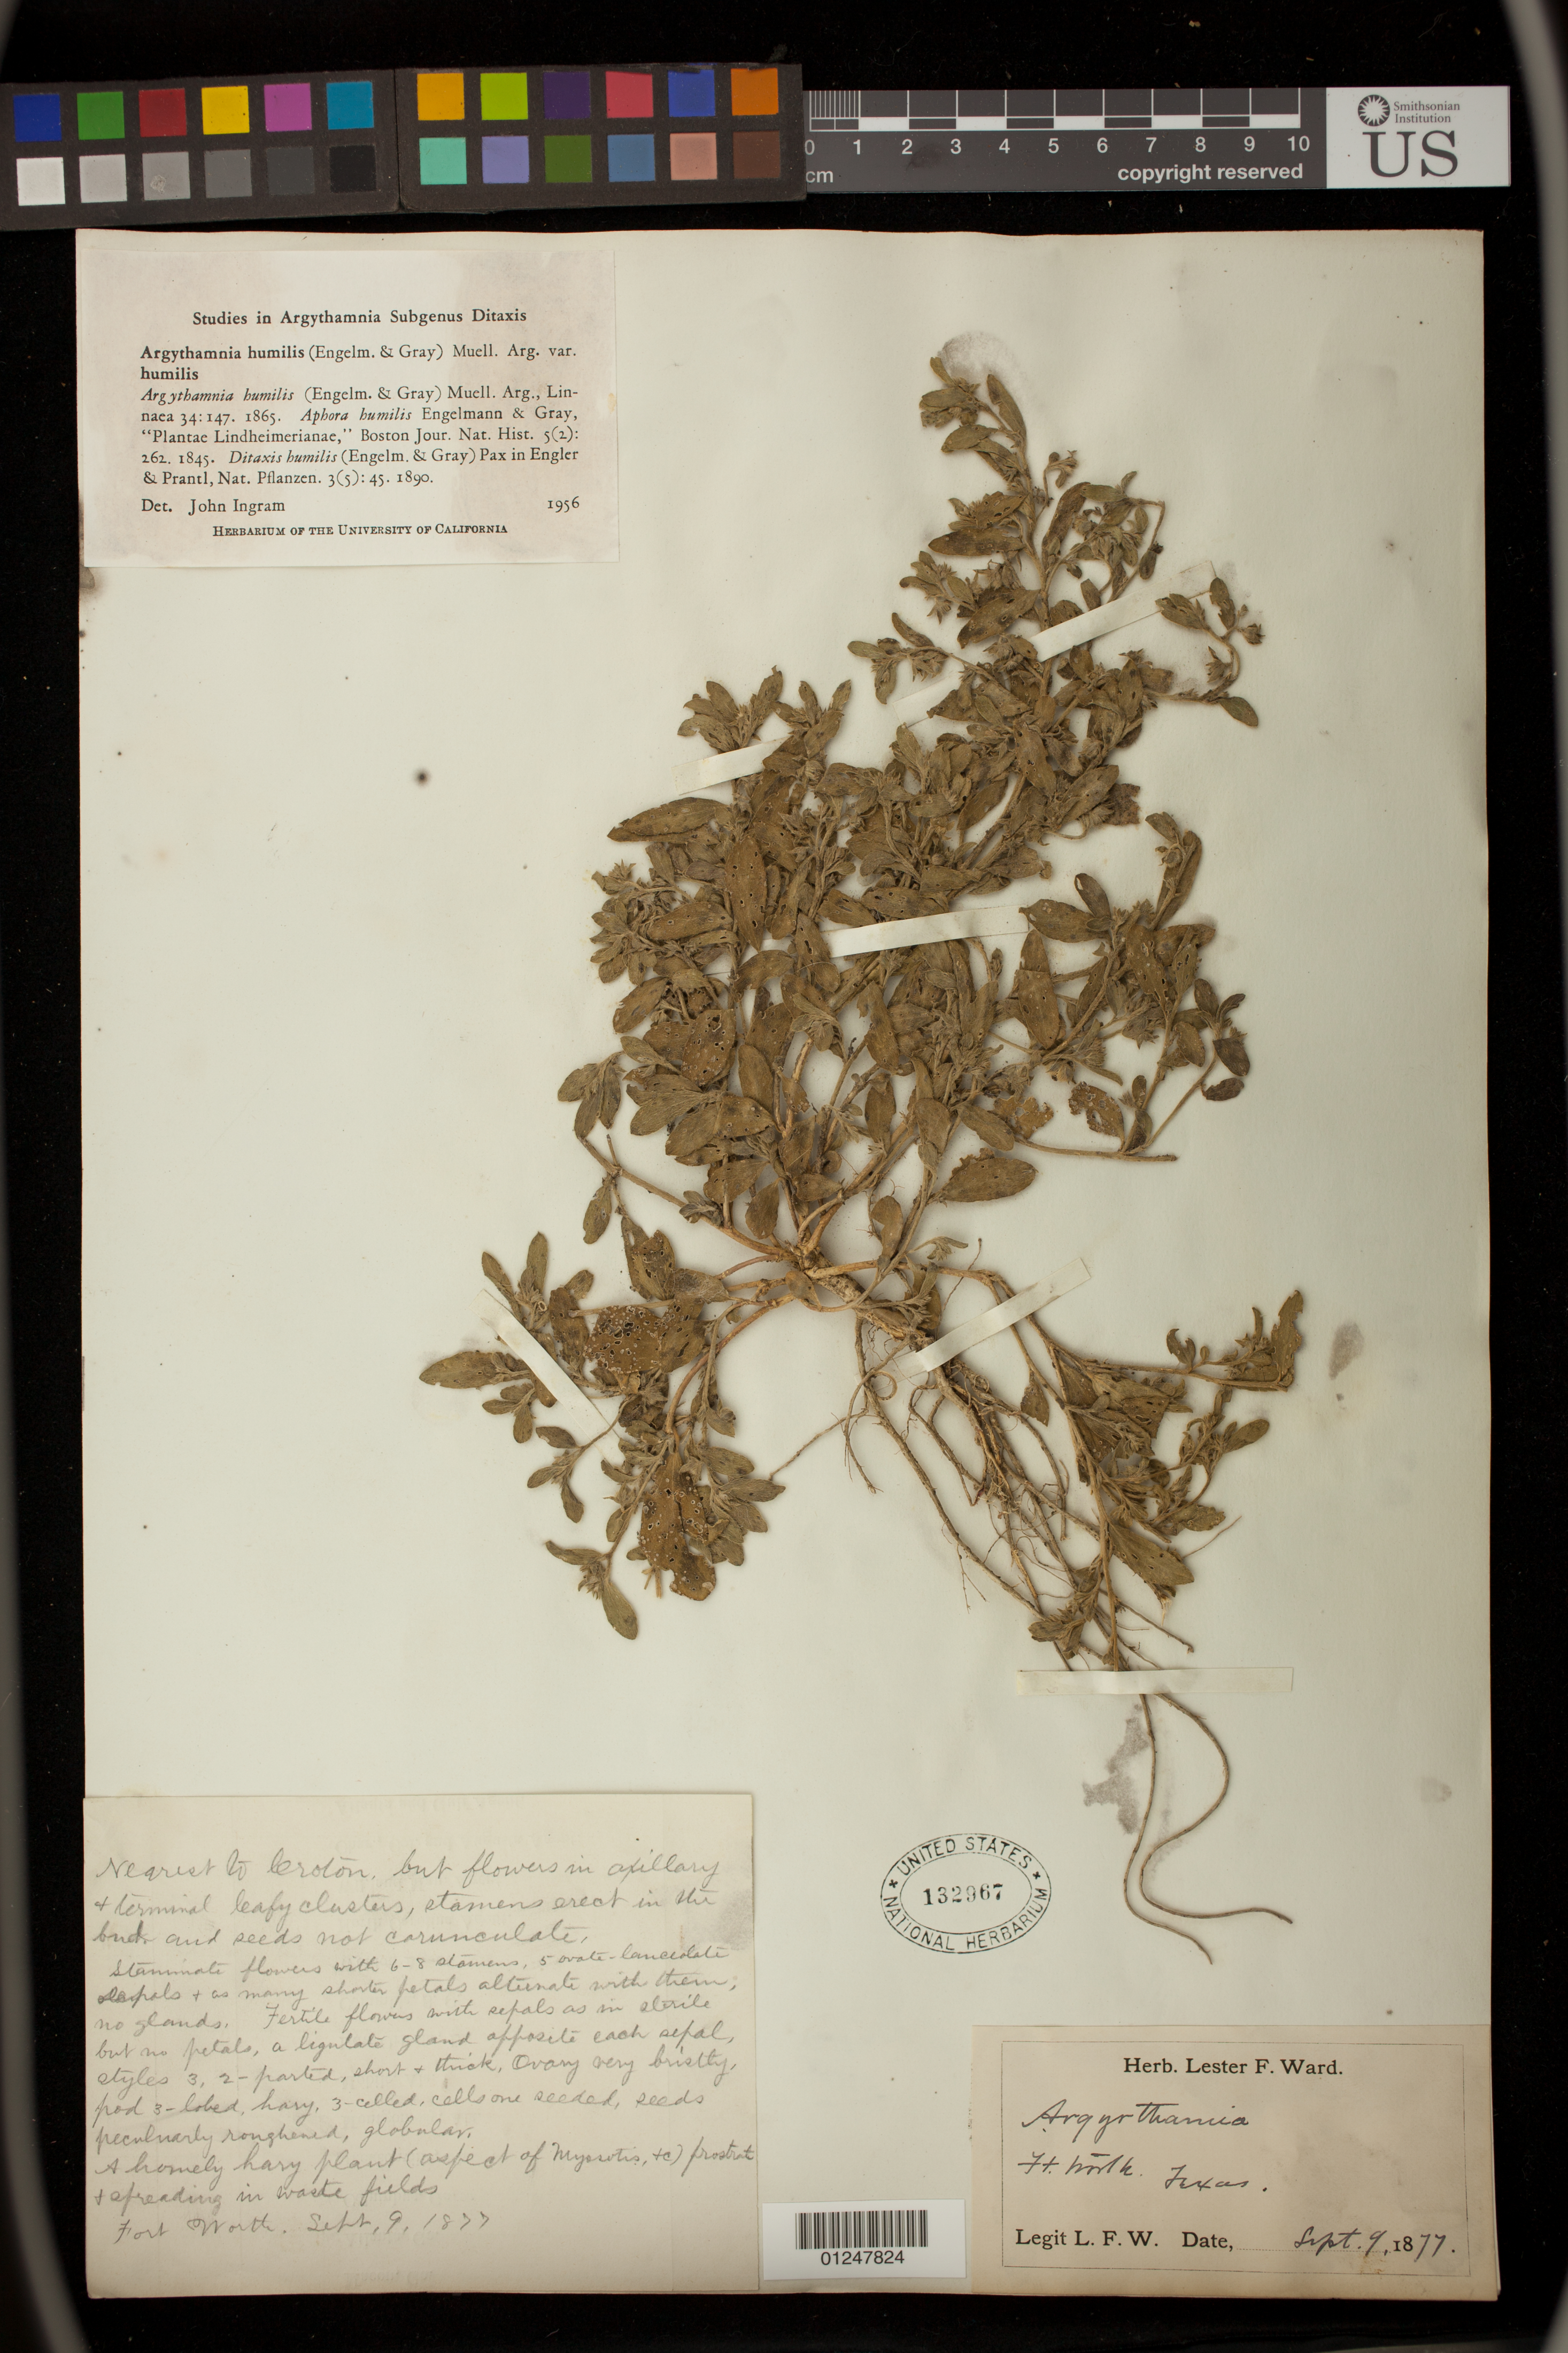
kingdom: Plantae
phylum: Tracheophyta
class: Magnoliopsida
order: Malpighiales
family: Euphorbiaceae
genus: Argythamnia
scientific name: Argythamnia humilis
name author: (Engelm. & A. Gray) Müll. Arg.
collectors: L. F. Ward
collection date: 1877-09-09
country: United States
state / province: Texas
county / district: Tarrant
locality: Fort Worth, in waste fields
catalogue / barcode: US 132967